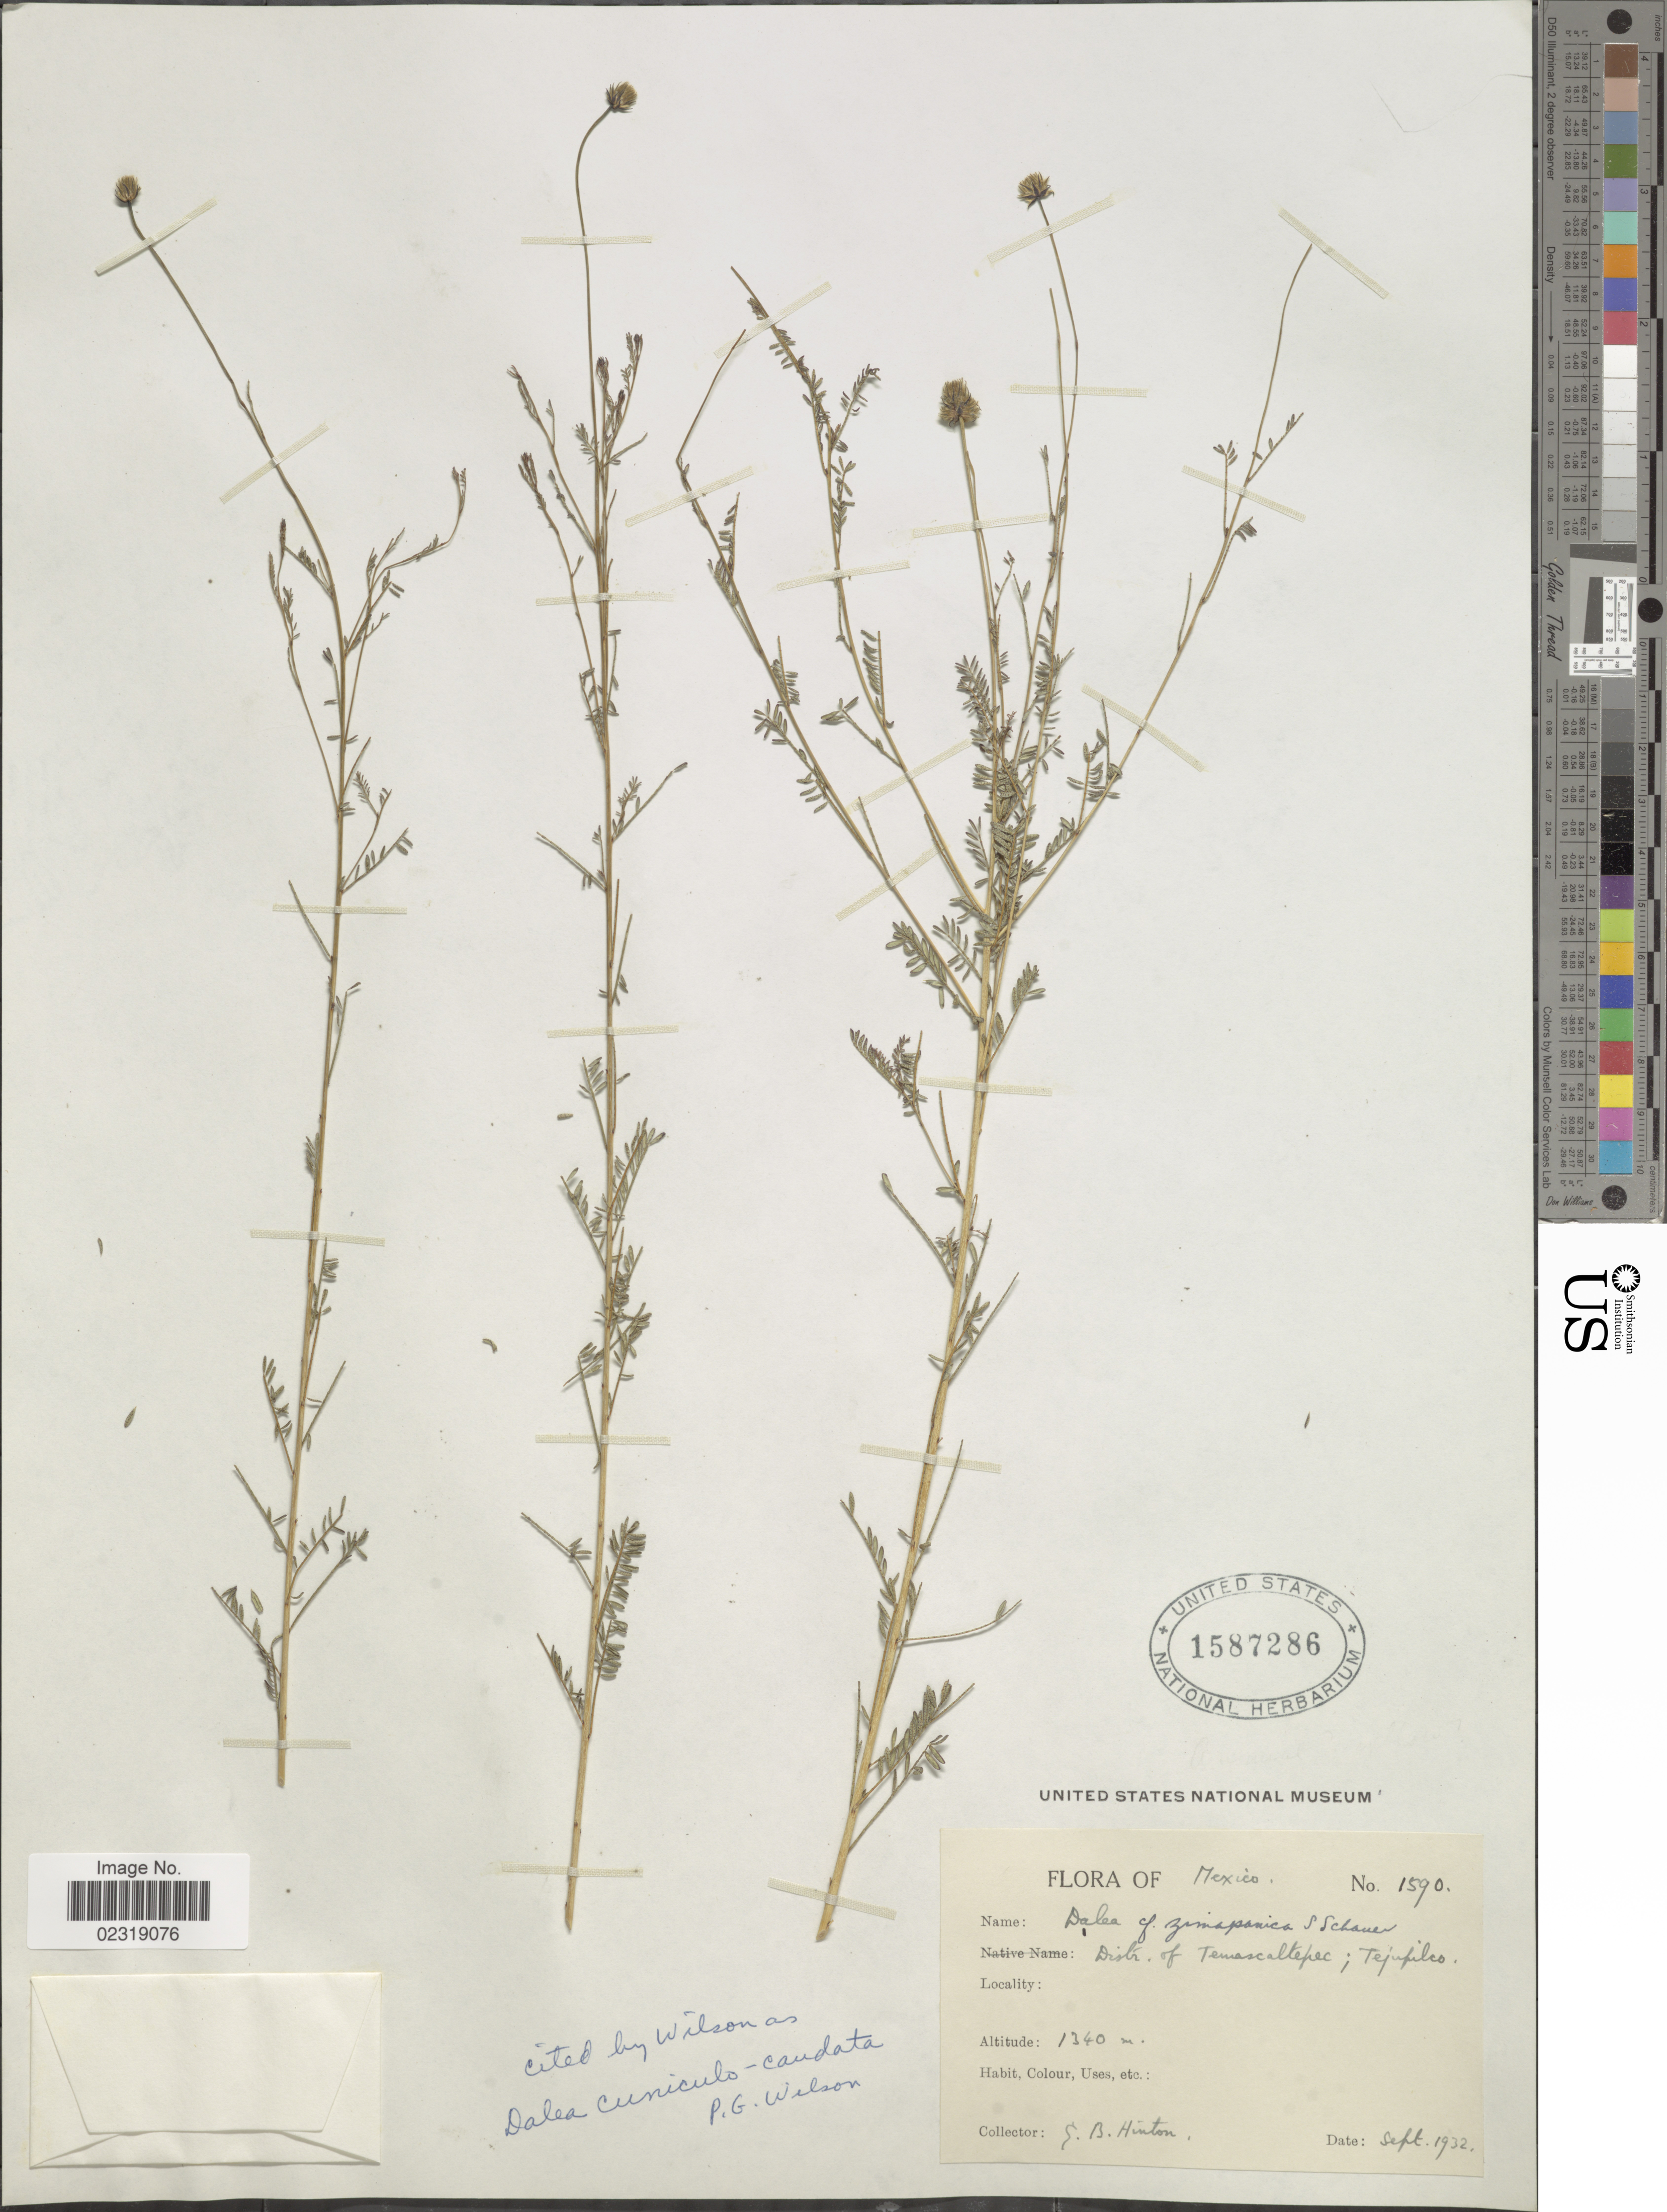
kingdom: Plantae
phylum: Tracheophyta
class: Magnoliopsida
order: Fabales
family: Fabaceae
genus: Dalea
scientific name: Dalea cuniculo-caudata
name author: Paul G. Wilson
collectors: G. B. Hinton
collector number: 1590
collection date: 1932-09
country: Mexico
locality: Distr. of Temascaltepec; Tejupilco.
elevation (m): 1340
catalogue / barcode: US 1587286